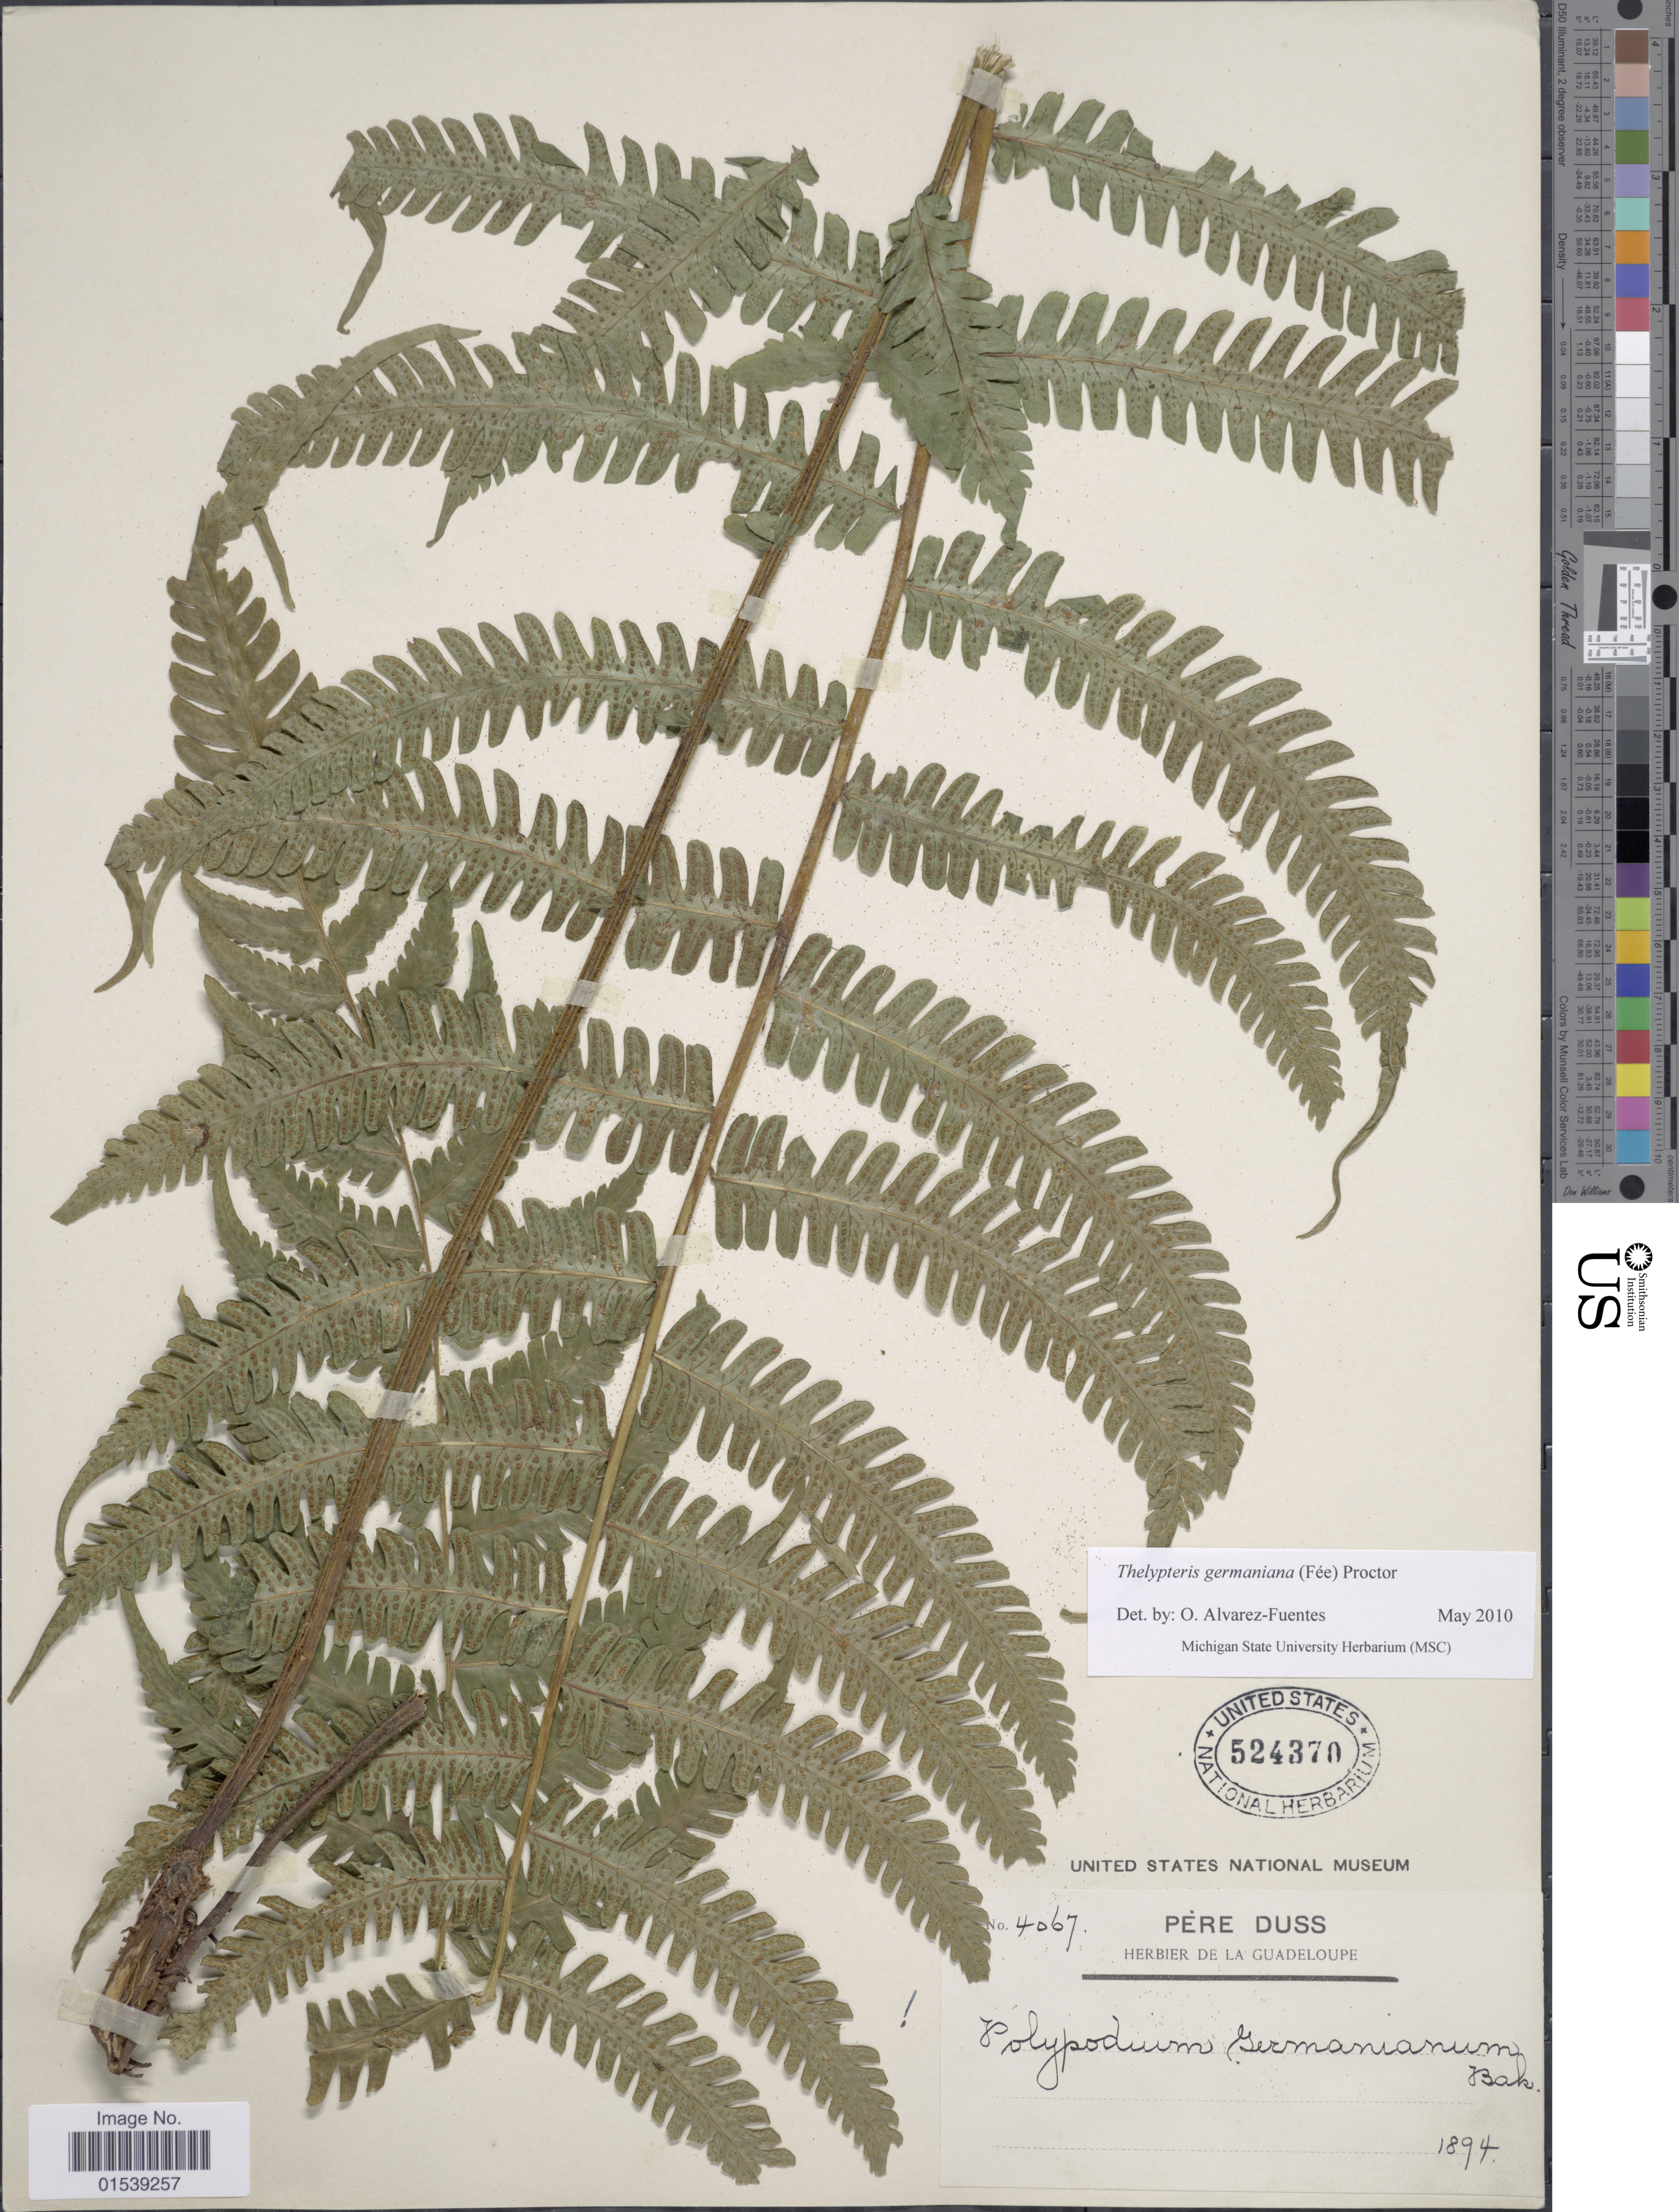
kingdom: Plantae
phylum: Tracheophyta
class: Polypodiopsida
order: Polypodiales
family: Thelypteridaceae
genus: Amauropelta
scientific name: Amauropelta germaniana (Fée) comb. nov., ined. 2015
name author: (Fée)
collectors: Père Duss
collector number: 4067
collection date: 1894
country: Guadeloupe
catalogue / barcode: US 524370